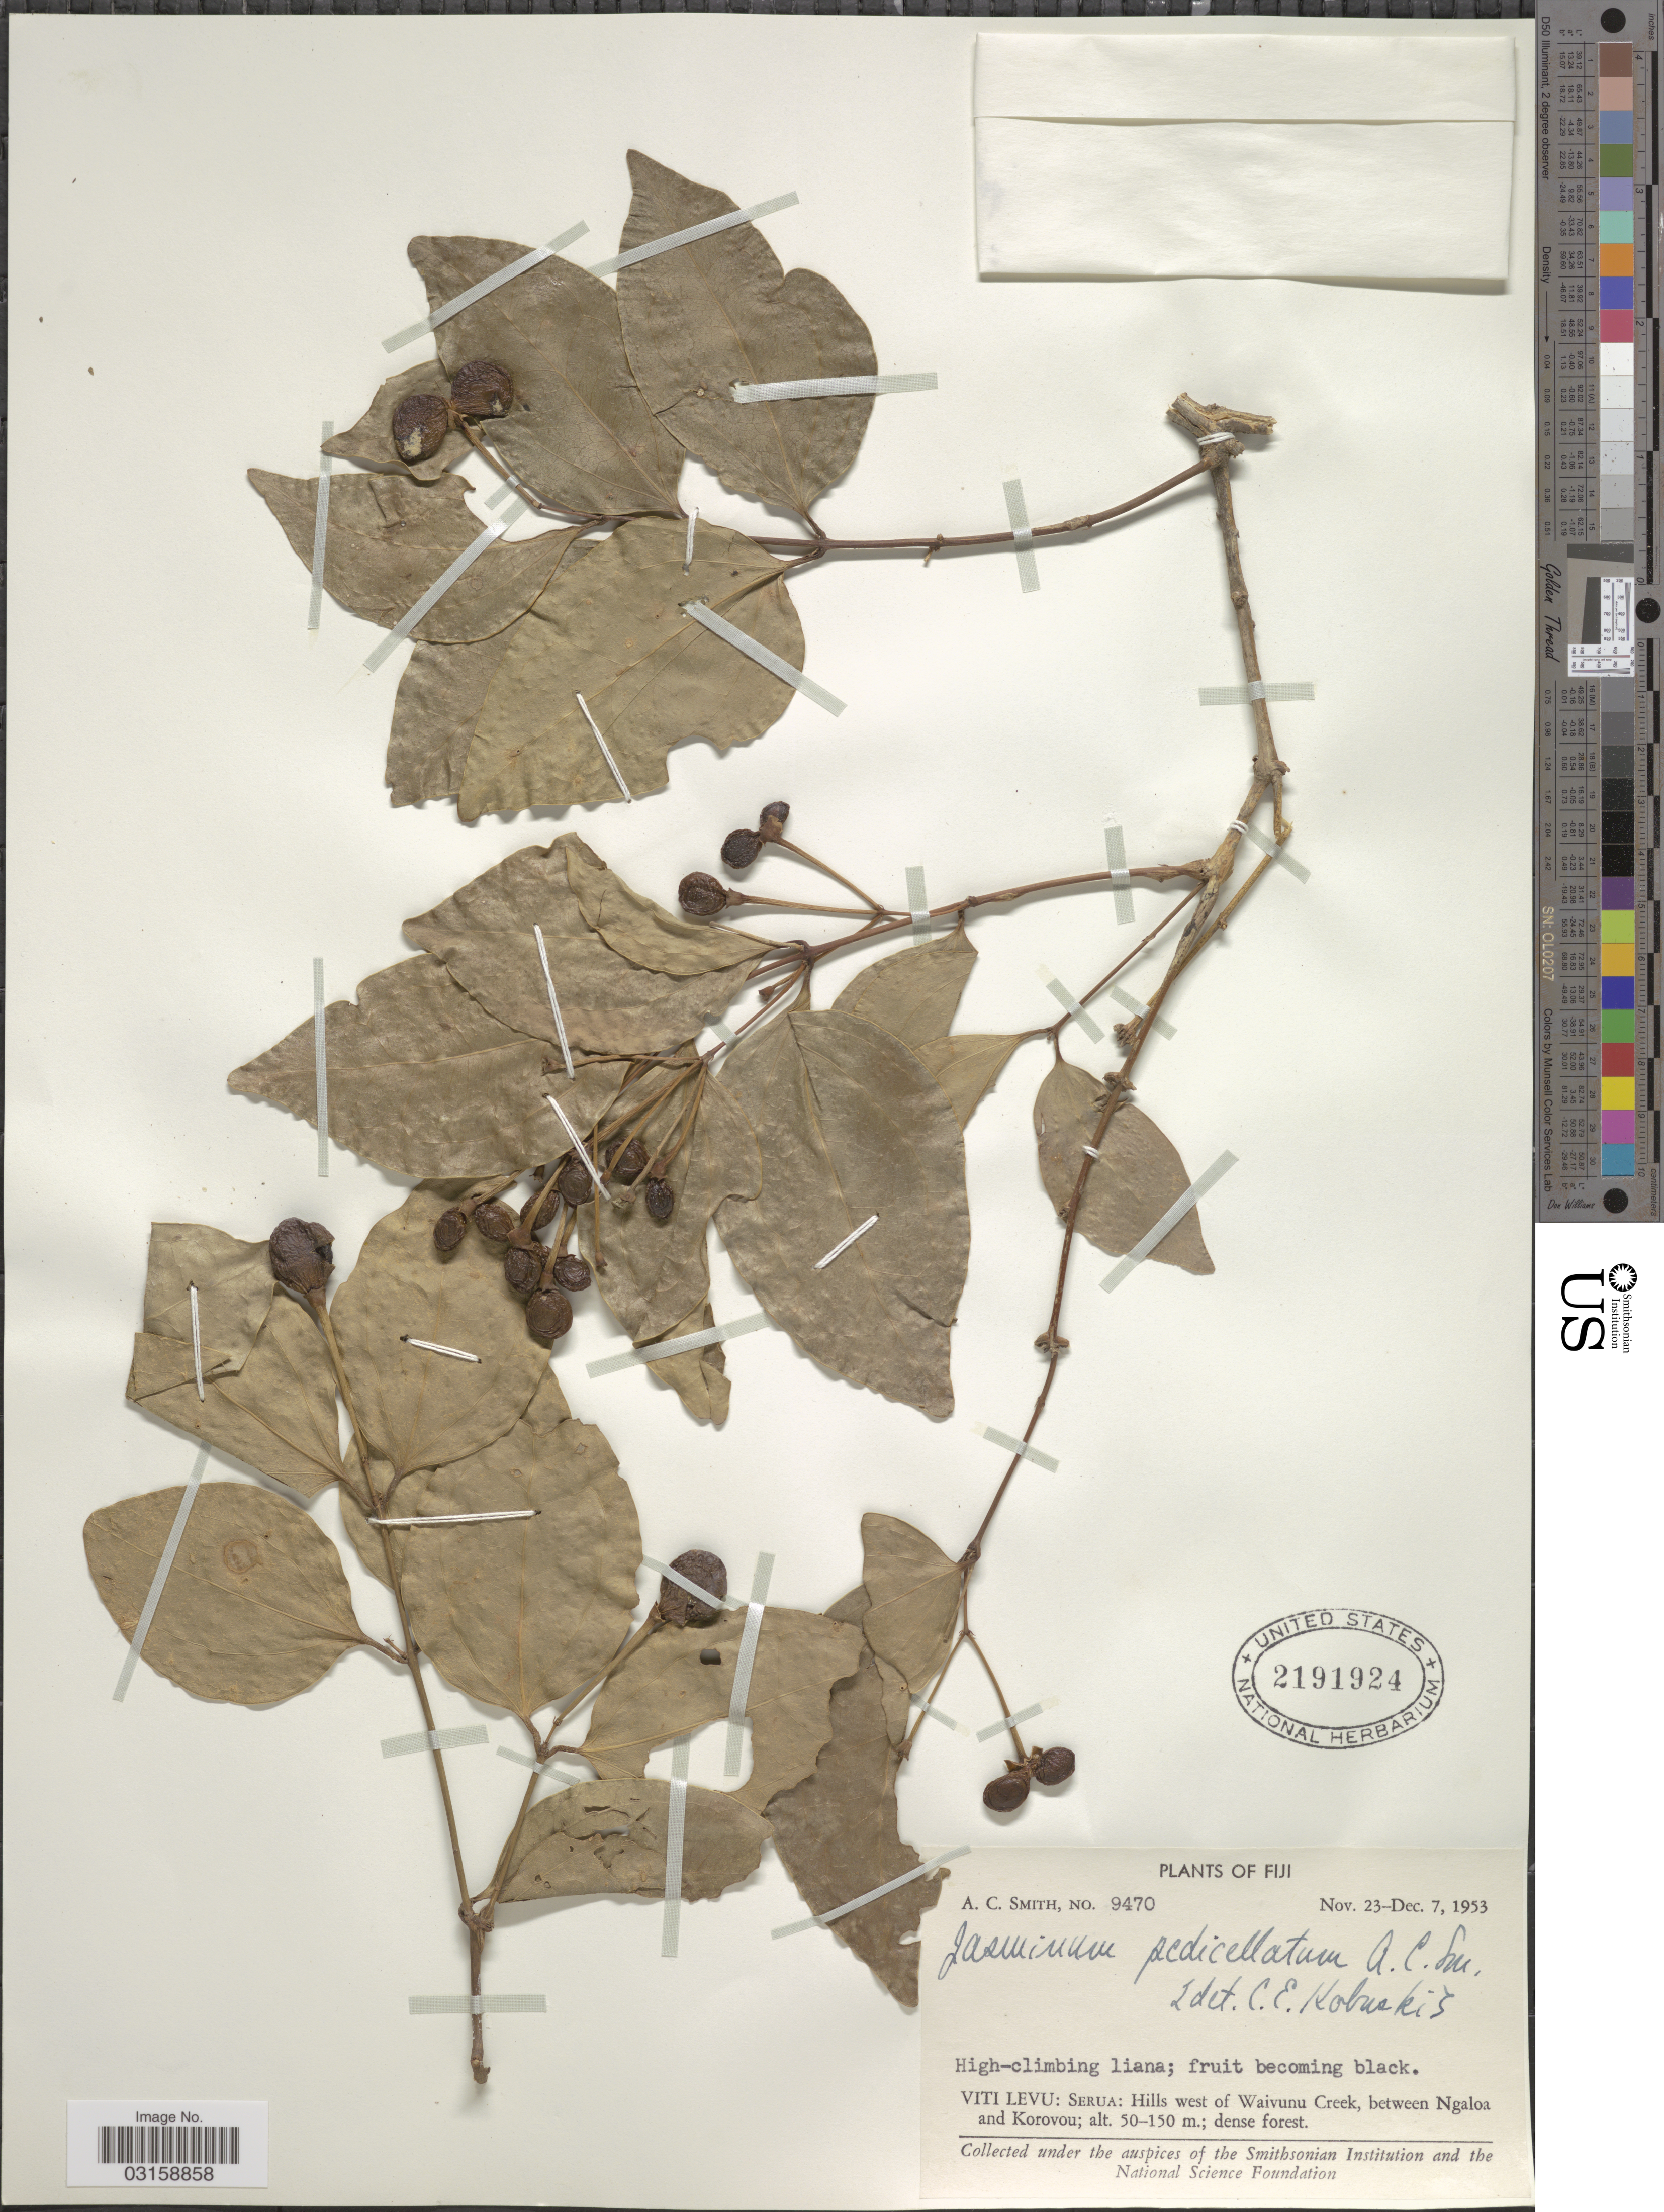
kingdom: Plantae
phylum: Tracheophyta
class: Magnoliopsida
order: Lamiales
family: Oleaceae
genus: Jasminum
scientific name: Jasminum pedicellatum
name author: A.C. Sm.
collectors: A. C. Smith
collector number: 9470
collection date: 1953-11-23/1953-12-07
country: Fiji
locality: Viti Levu: Serua: Hills west of Waivunu Creek, between Ngaloa and Korovou.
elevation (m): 50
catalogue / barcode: US 2191924